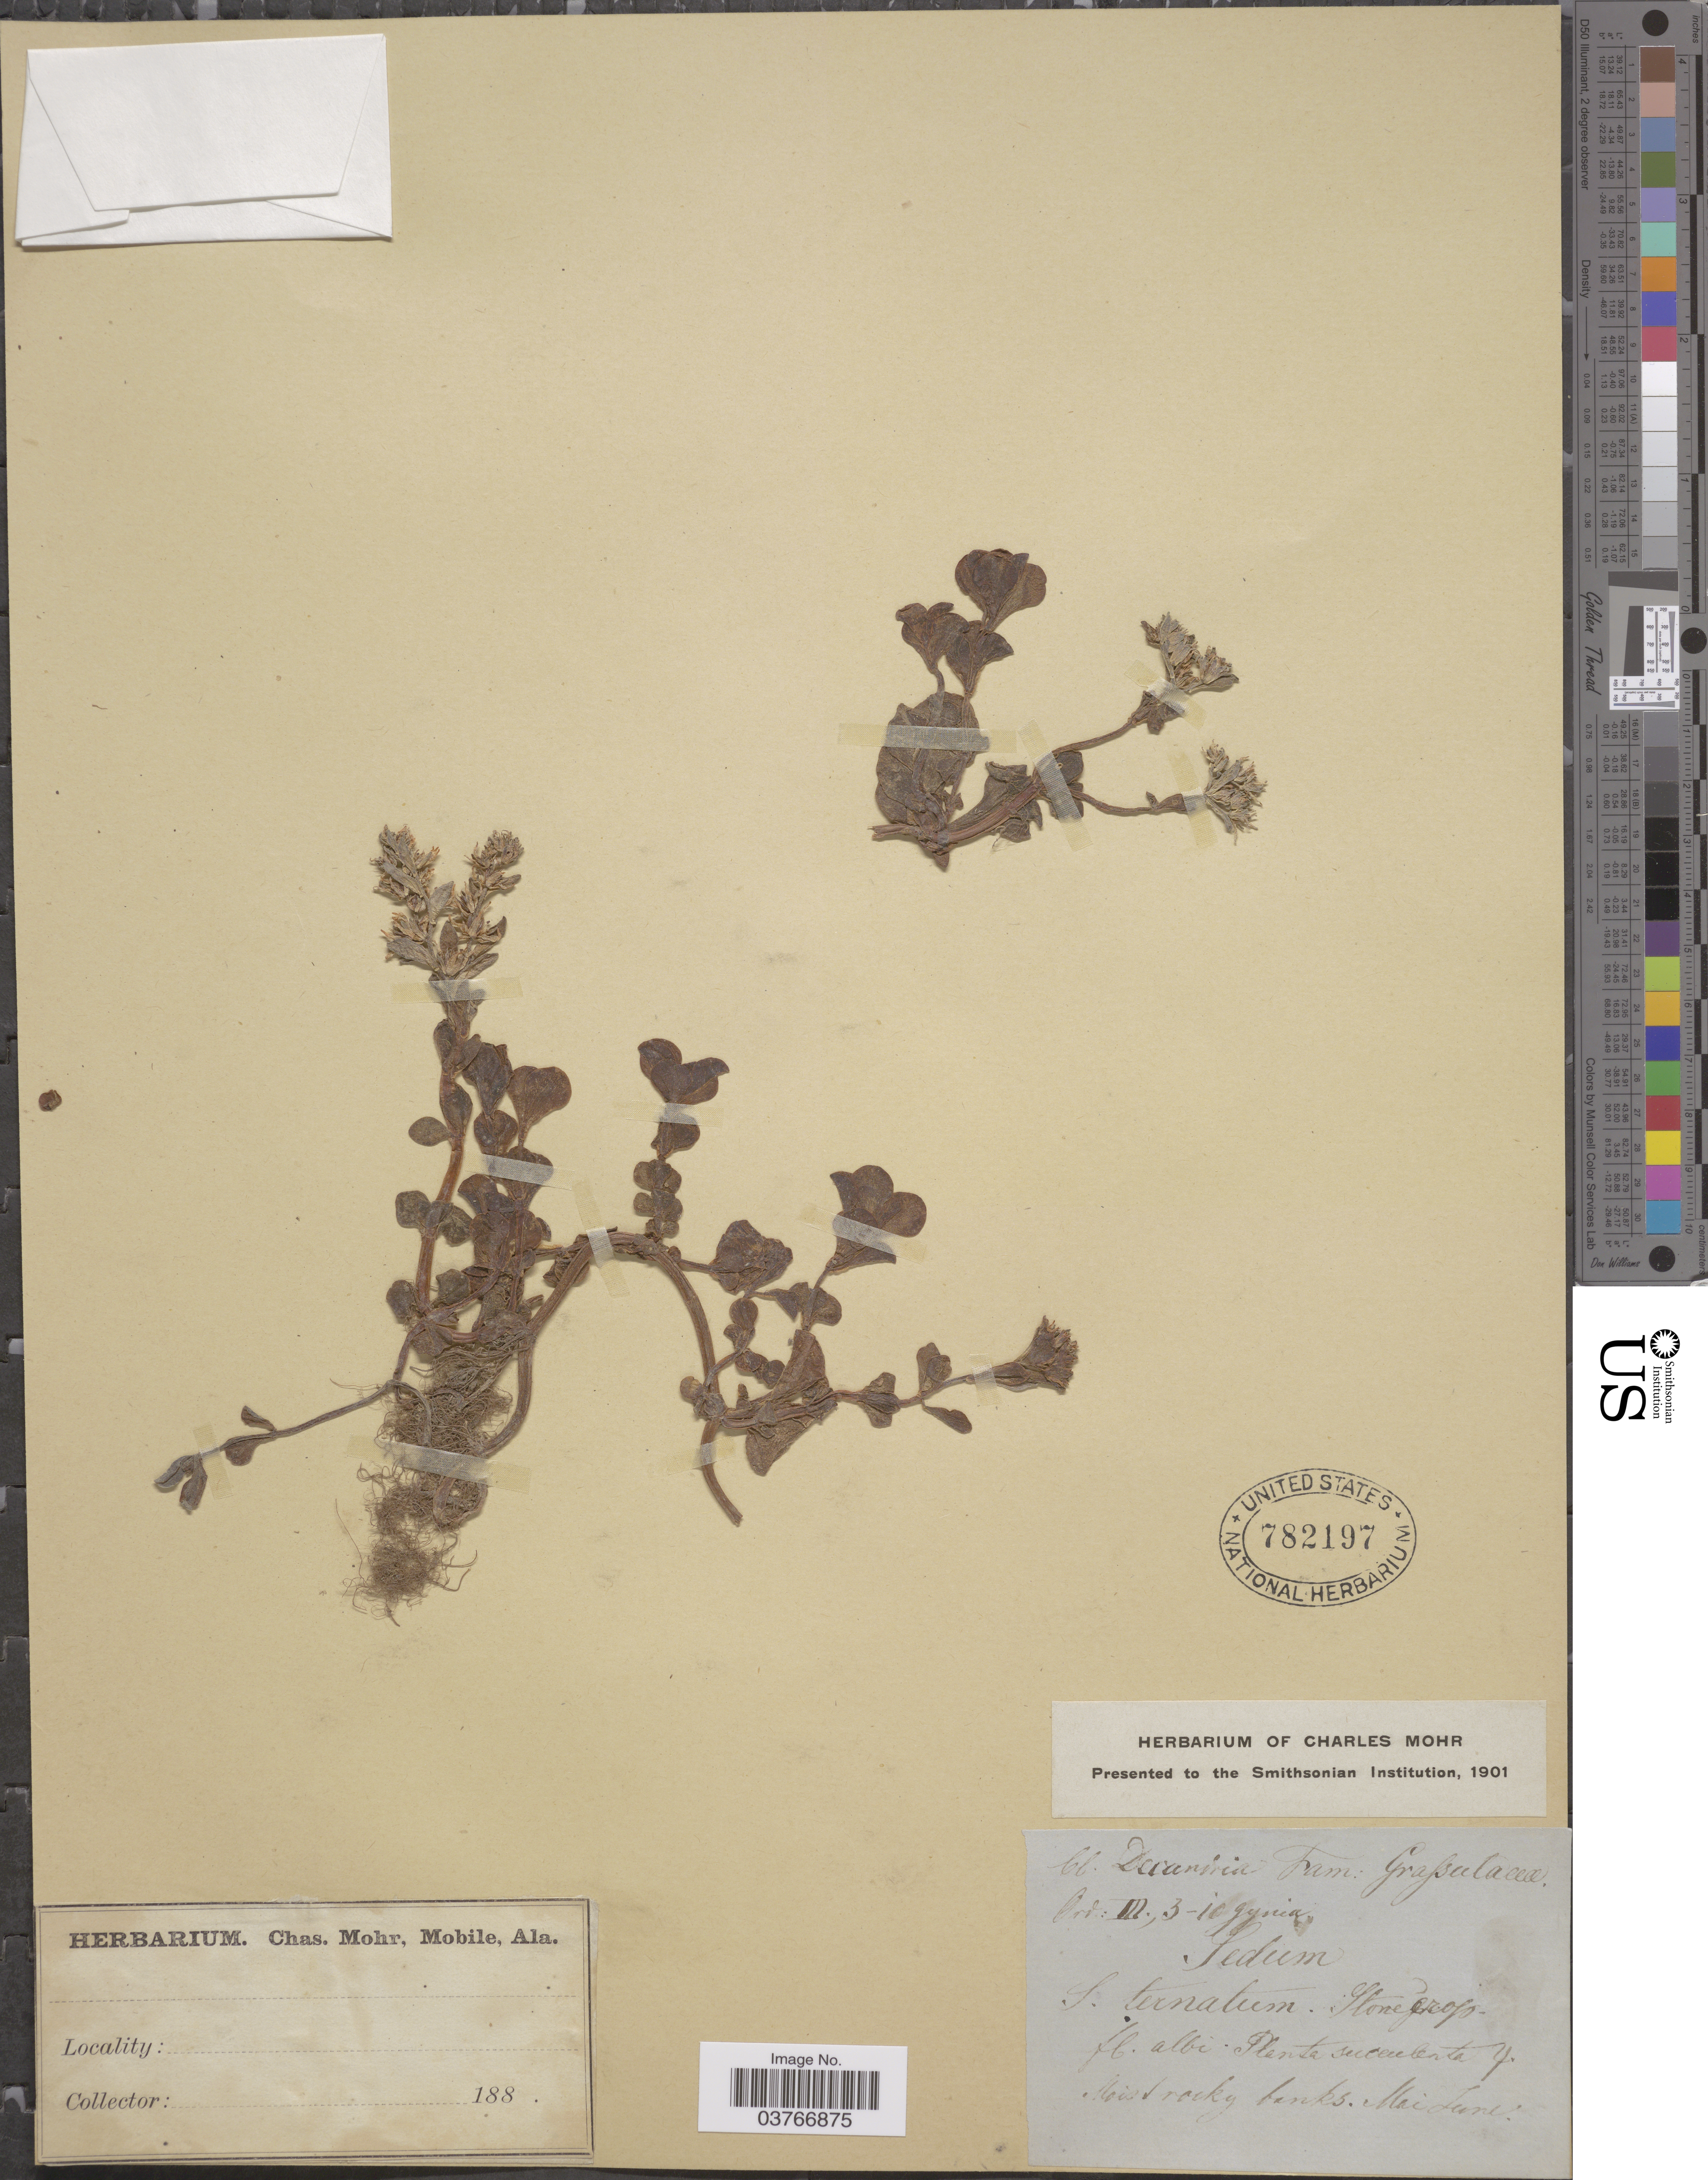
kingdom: Plantae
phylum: Tracheophyta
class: Magnoliopsida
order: Saxifragales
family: Crassulaceae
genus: Sedum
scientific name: Sedum ternatum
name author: Michx.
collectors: ex herb. Charles Mohr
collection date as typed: Mai June 188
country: United States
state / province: Alabama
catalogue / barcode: US 782197